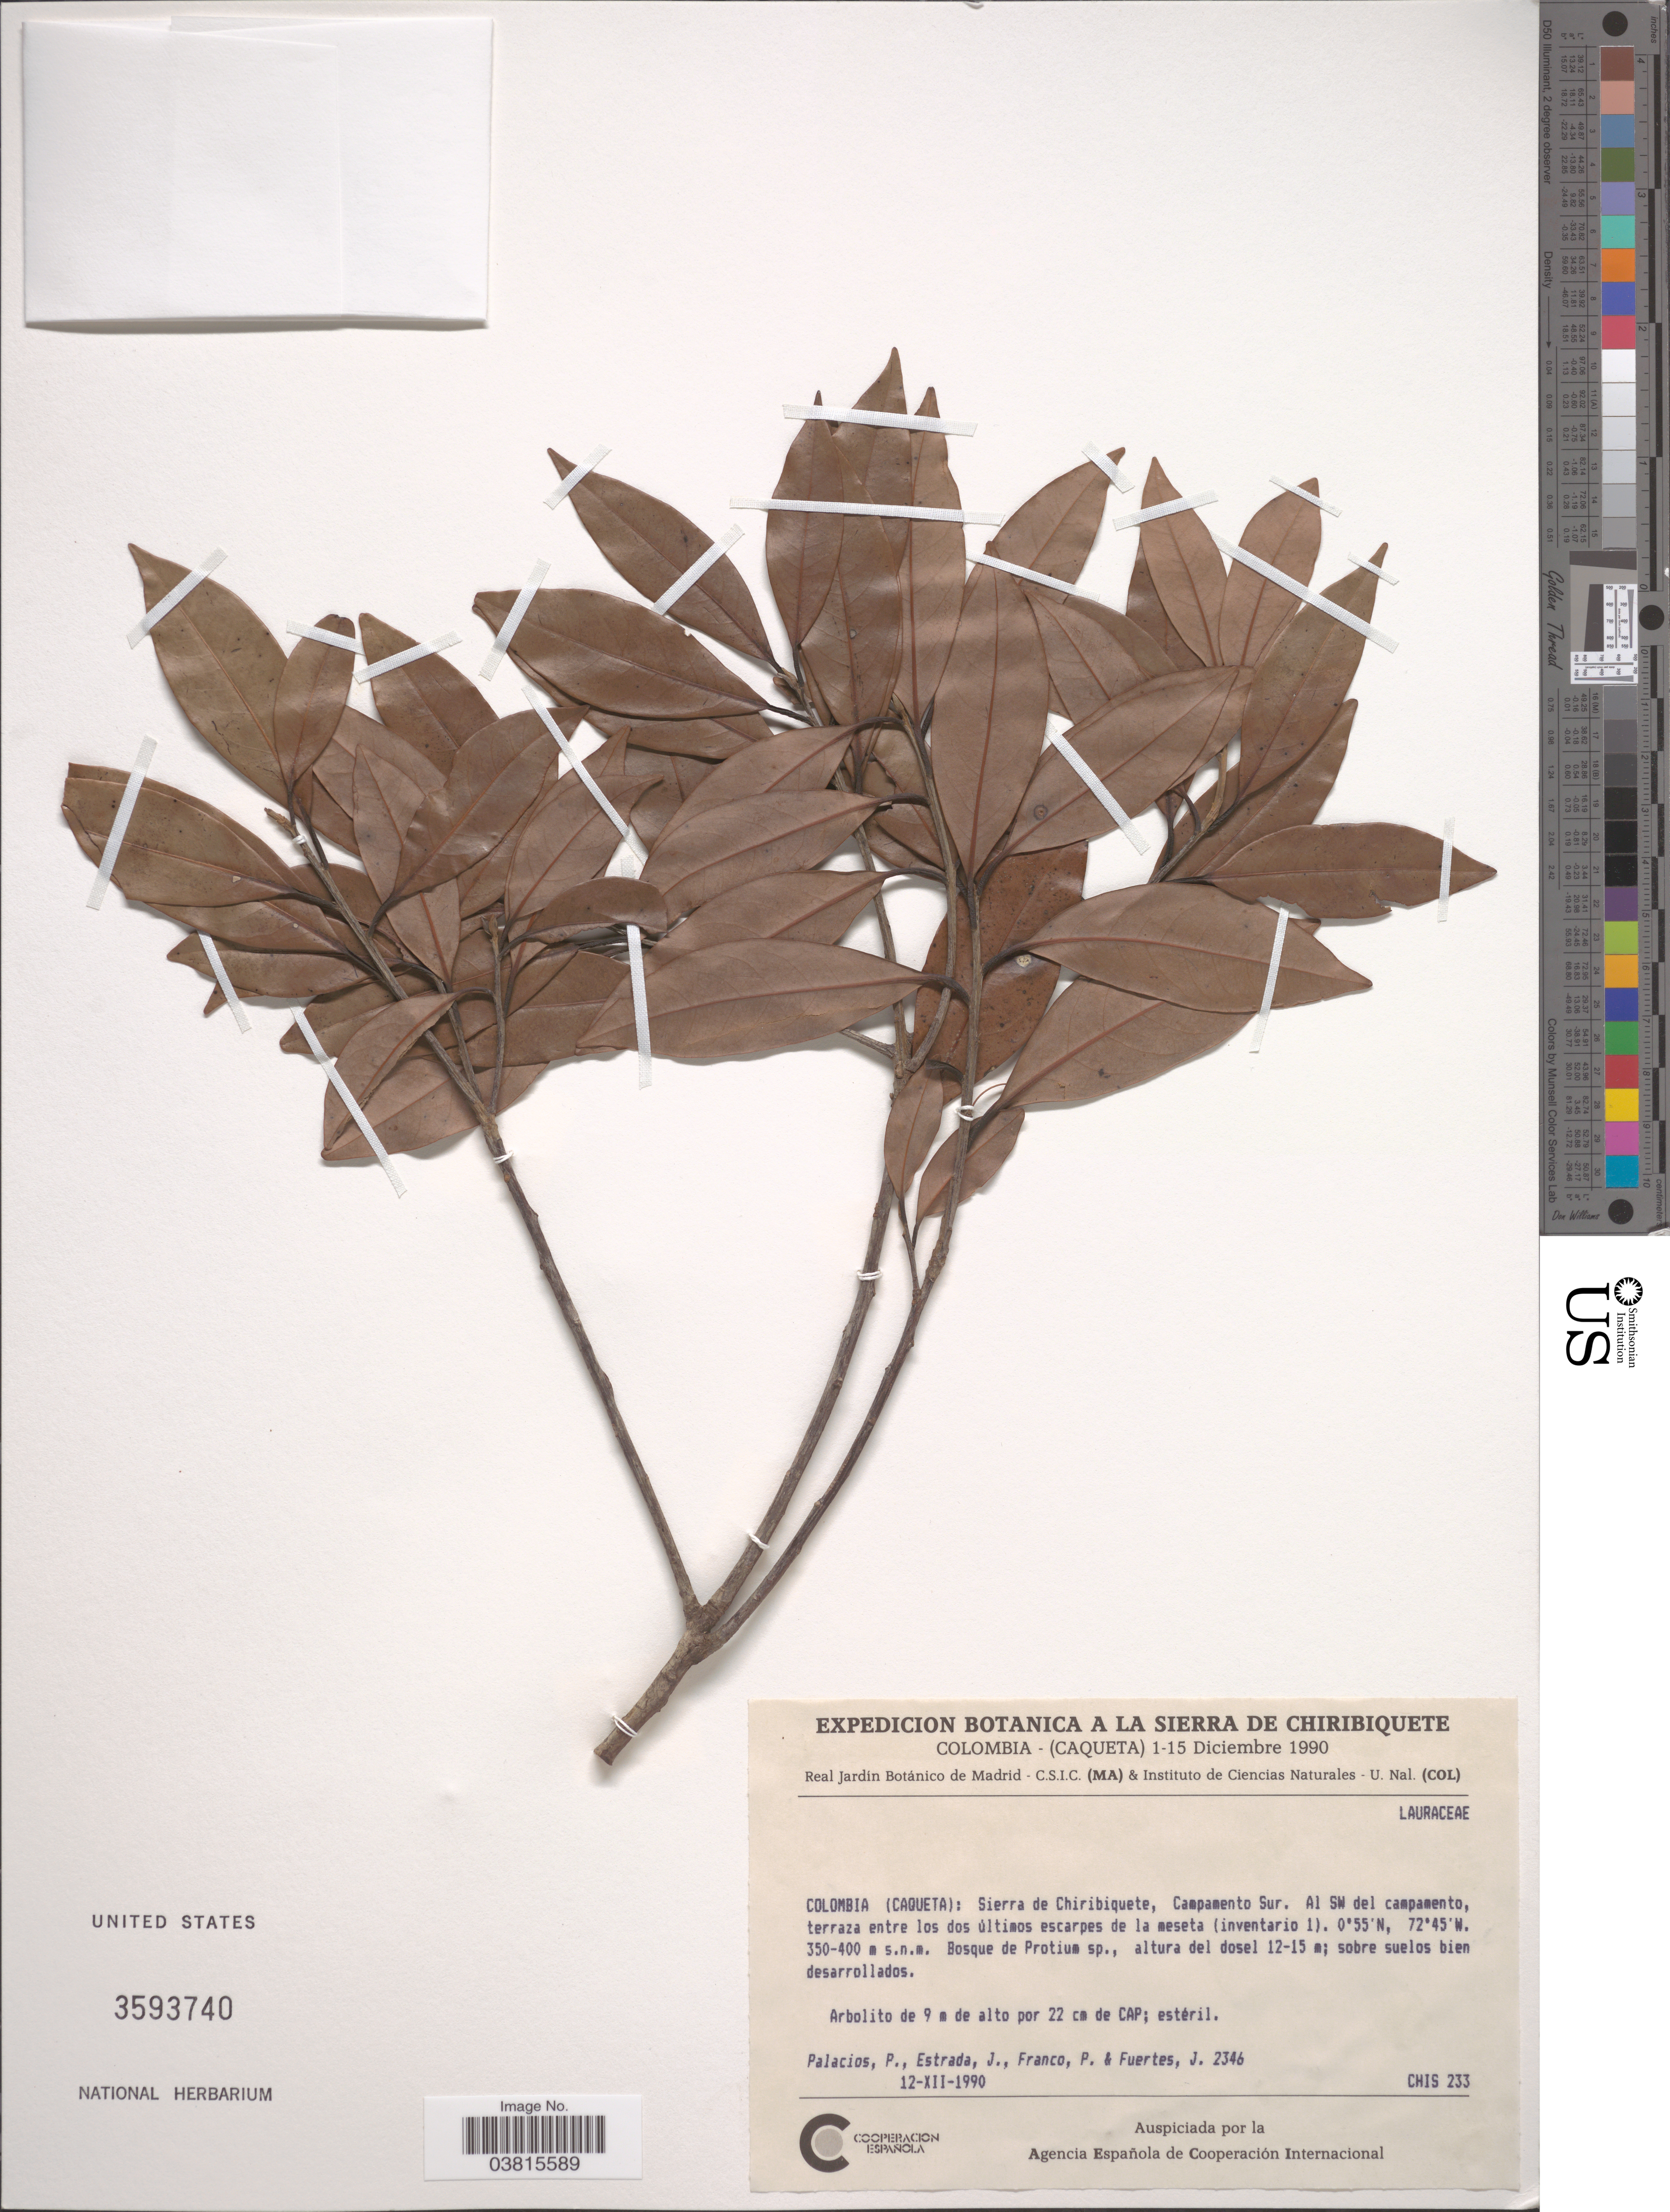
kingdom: Plantae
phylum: Tracheophyta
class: Magnoliopsida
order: Laurales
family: Lauraceae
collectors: P. Palacios, J. Estrada, P. Franco & J. Fuertes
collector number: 2346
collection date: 1990-12-12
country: Colombia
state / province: Caquetá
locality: Sierra de Chiribiquete, Campamento Sur. Al SW del campamento, terraza entre los dos últimos escarpes de la meseta (inventario 1).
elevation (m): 350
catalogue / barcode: US 3593740